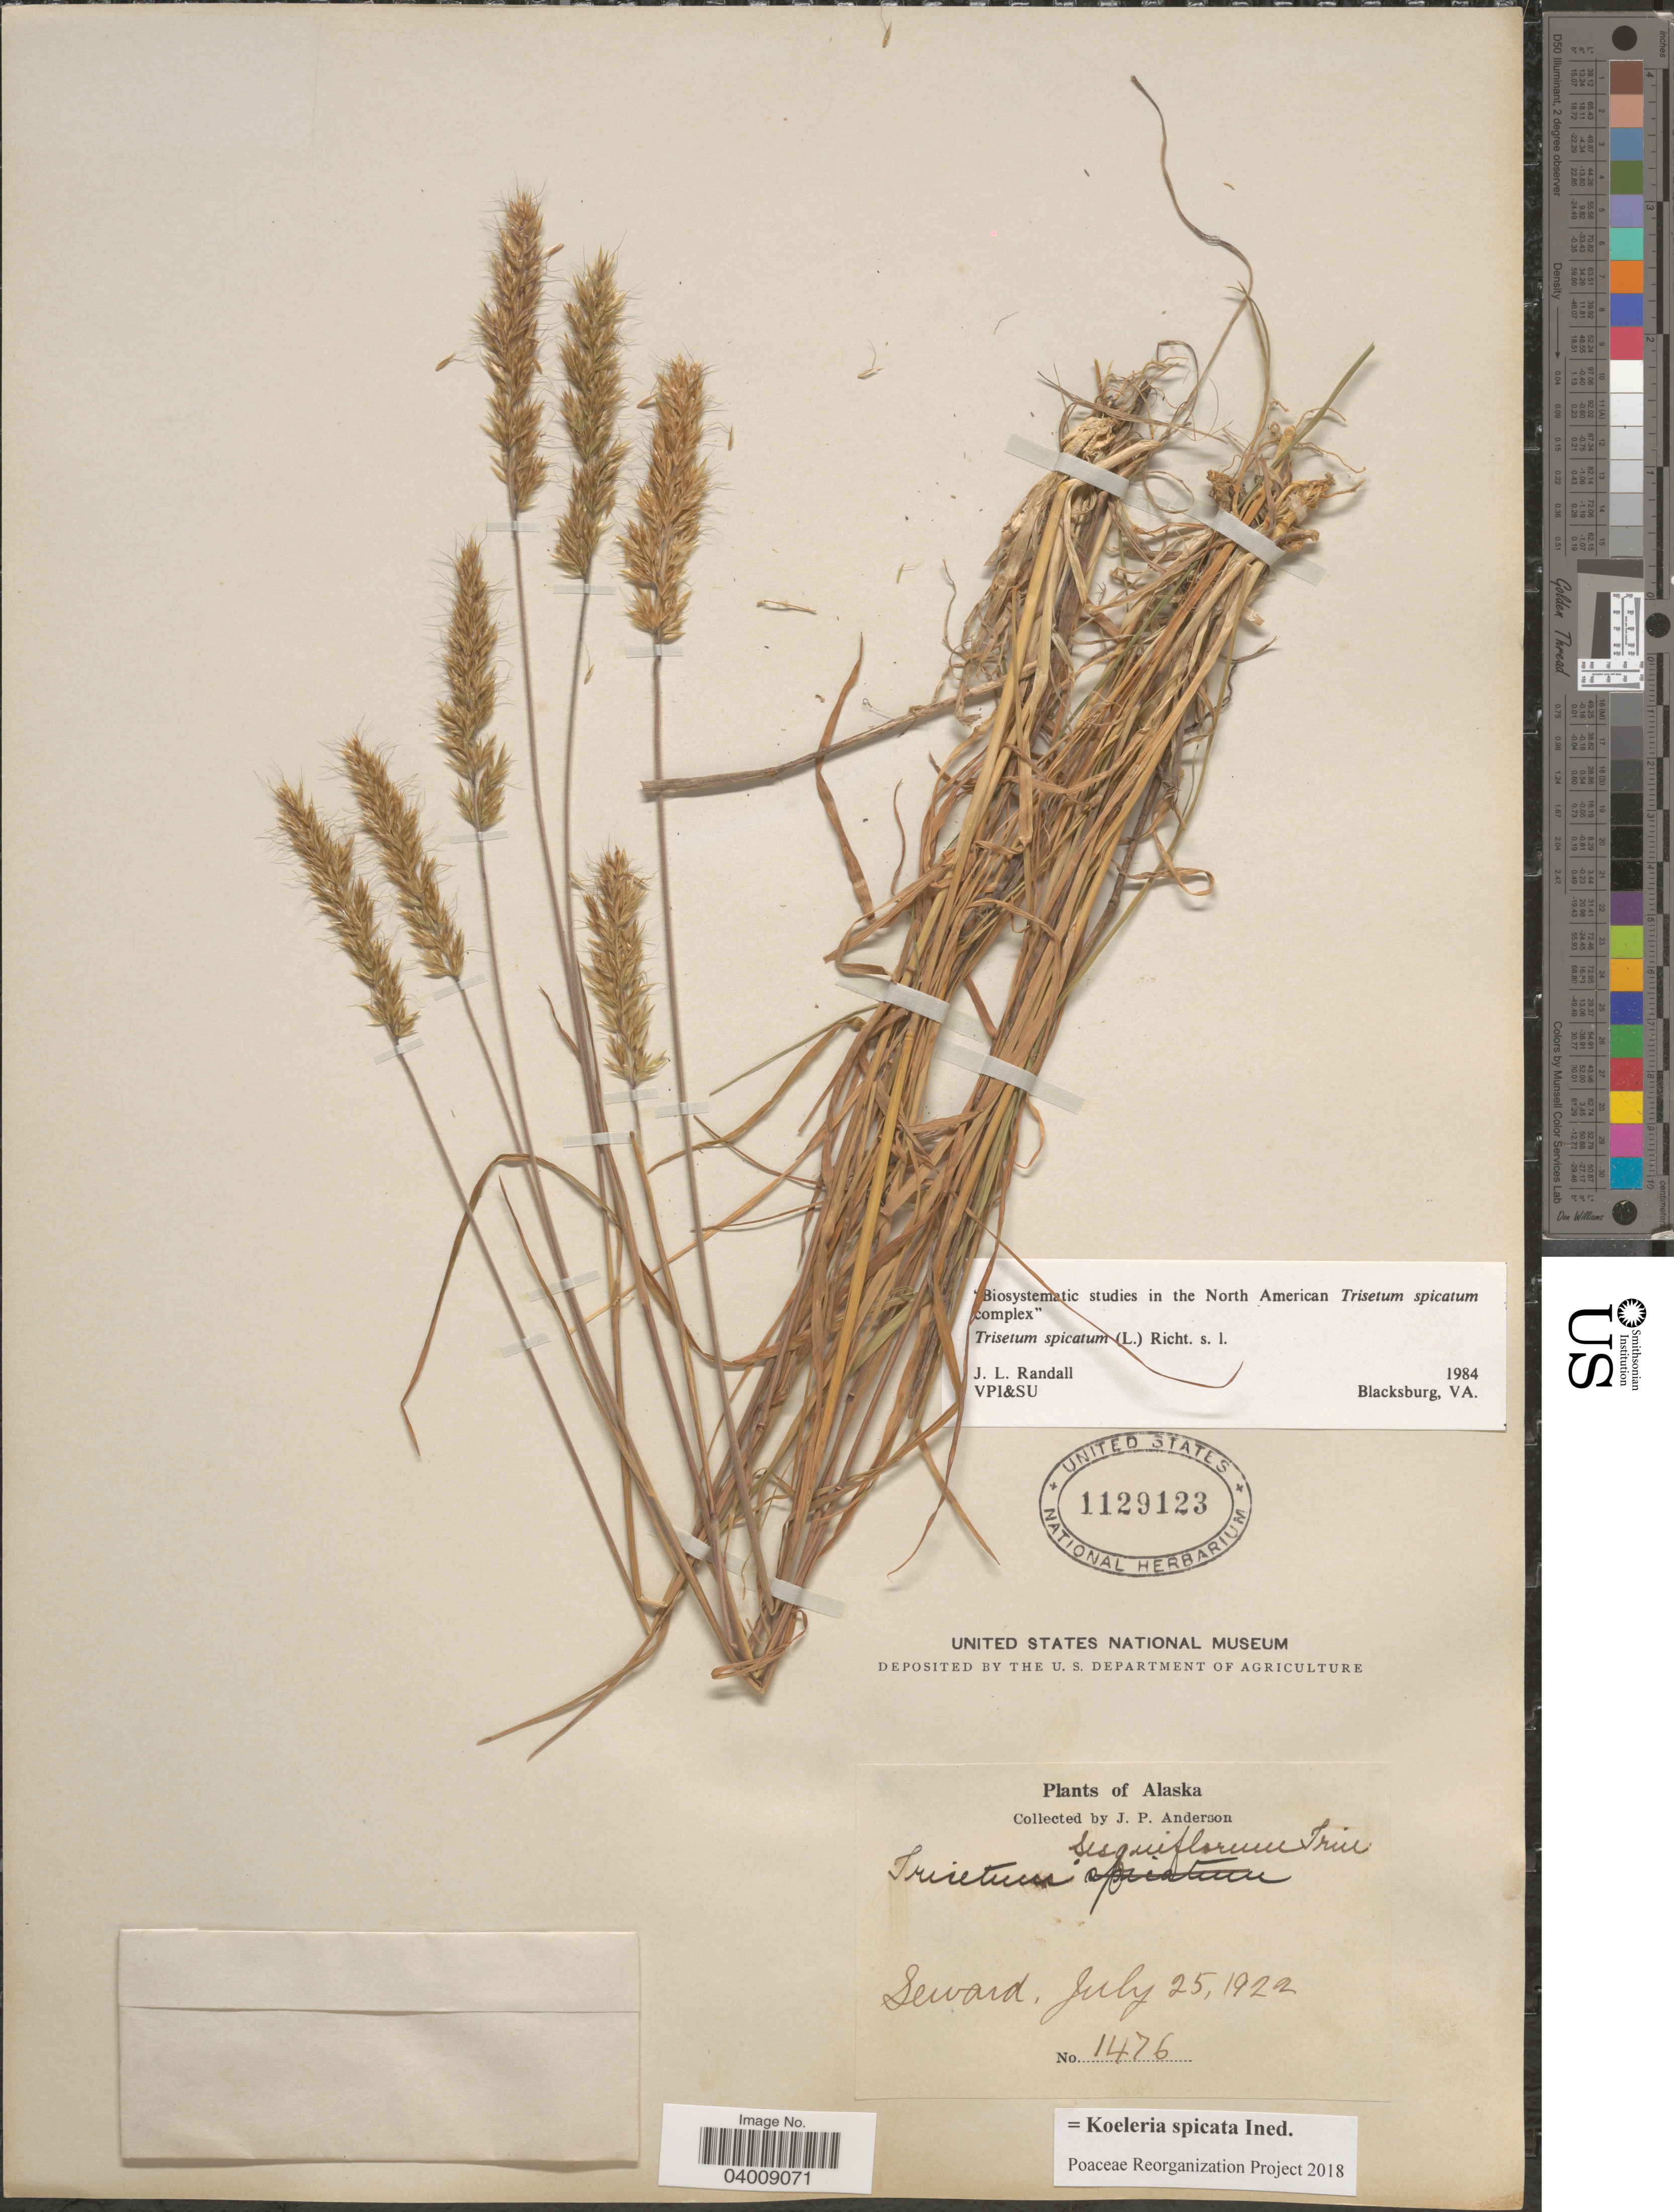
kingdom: Plantae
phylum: Tracheophyta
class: Liliopsida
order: Poales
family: Poaceae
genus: Koeleria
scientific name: Koeleria spicata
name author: (L.) Barberá et al.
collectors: J. P. Anderson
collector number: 1476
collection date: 1922-07-25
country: United States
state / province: Alaska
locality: Seward.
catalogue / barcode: US 1129123